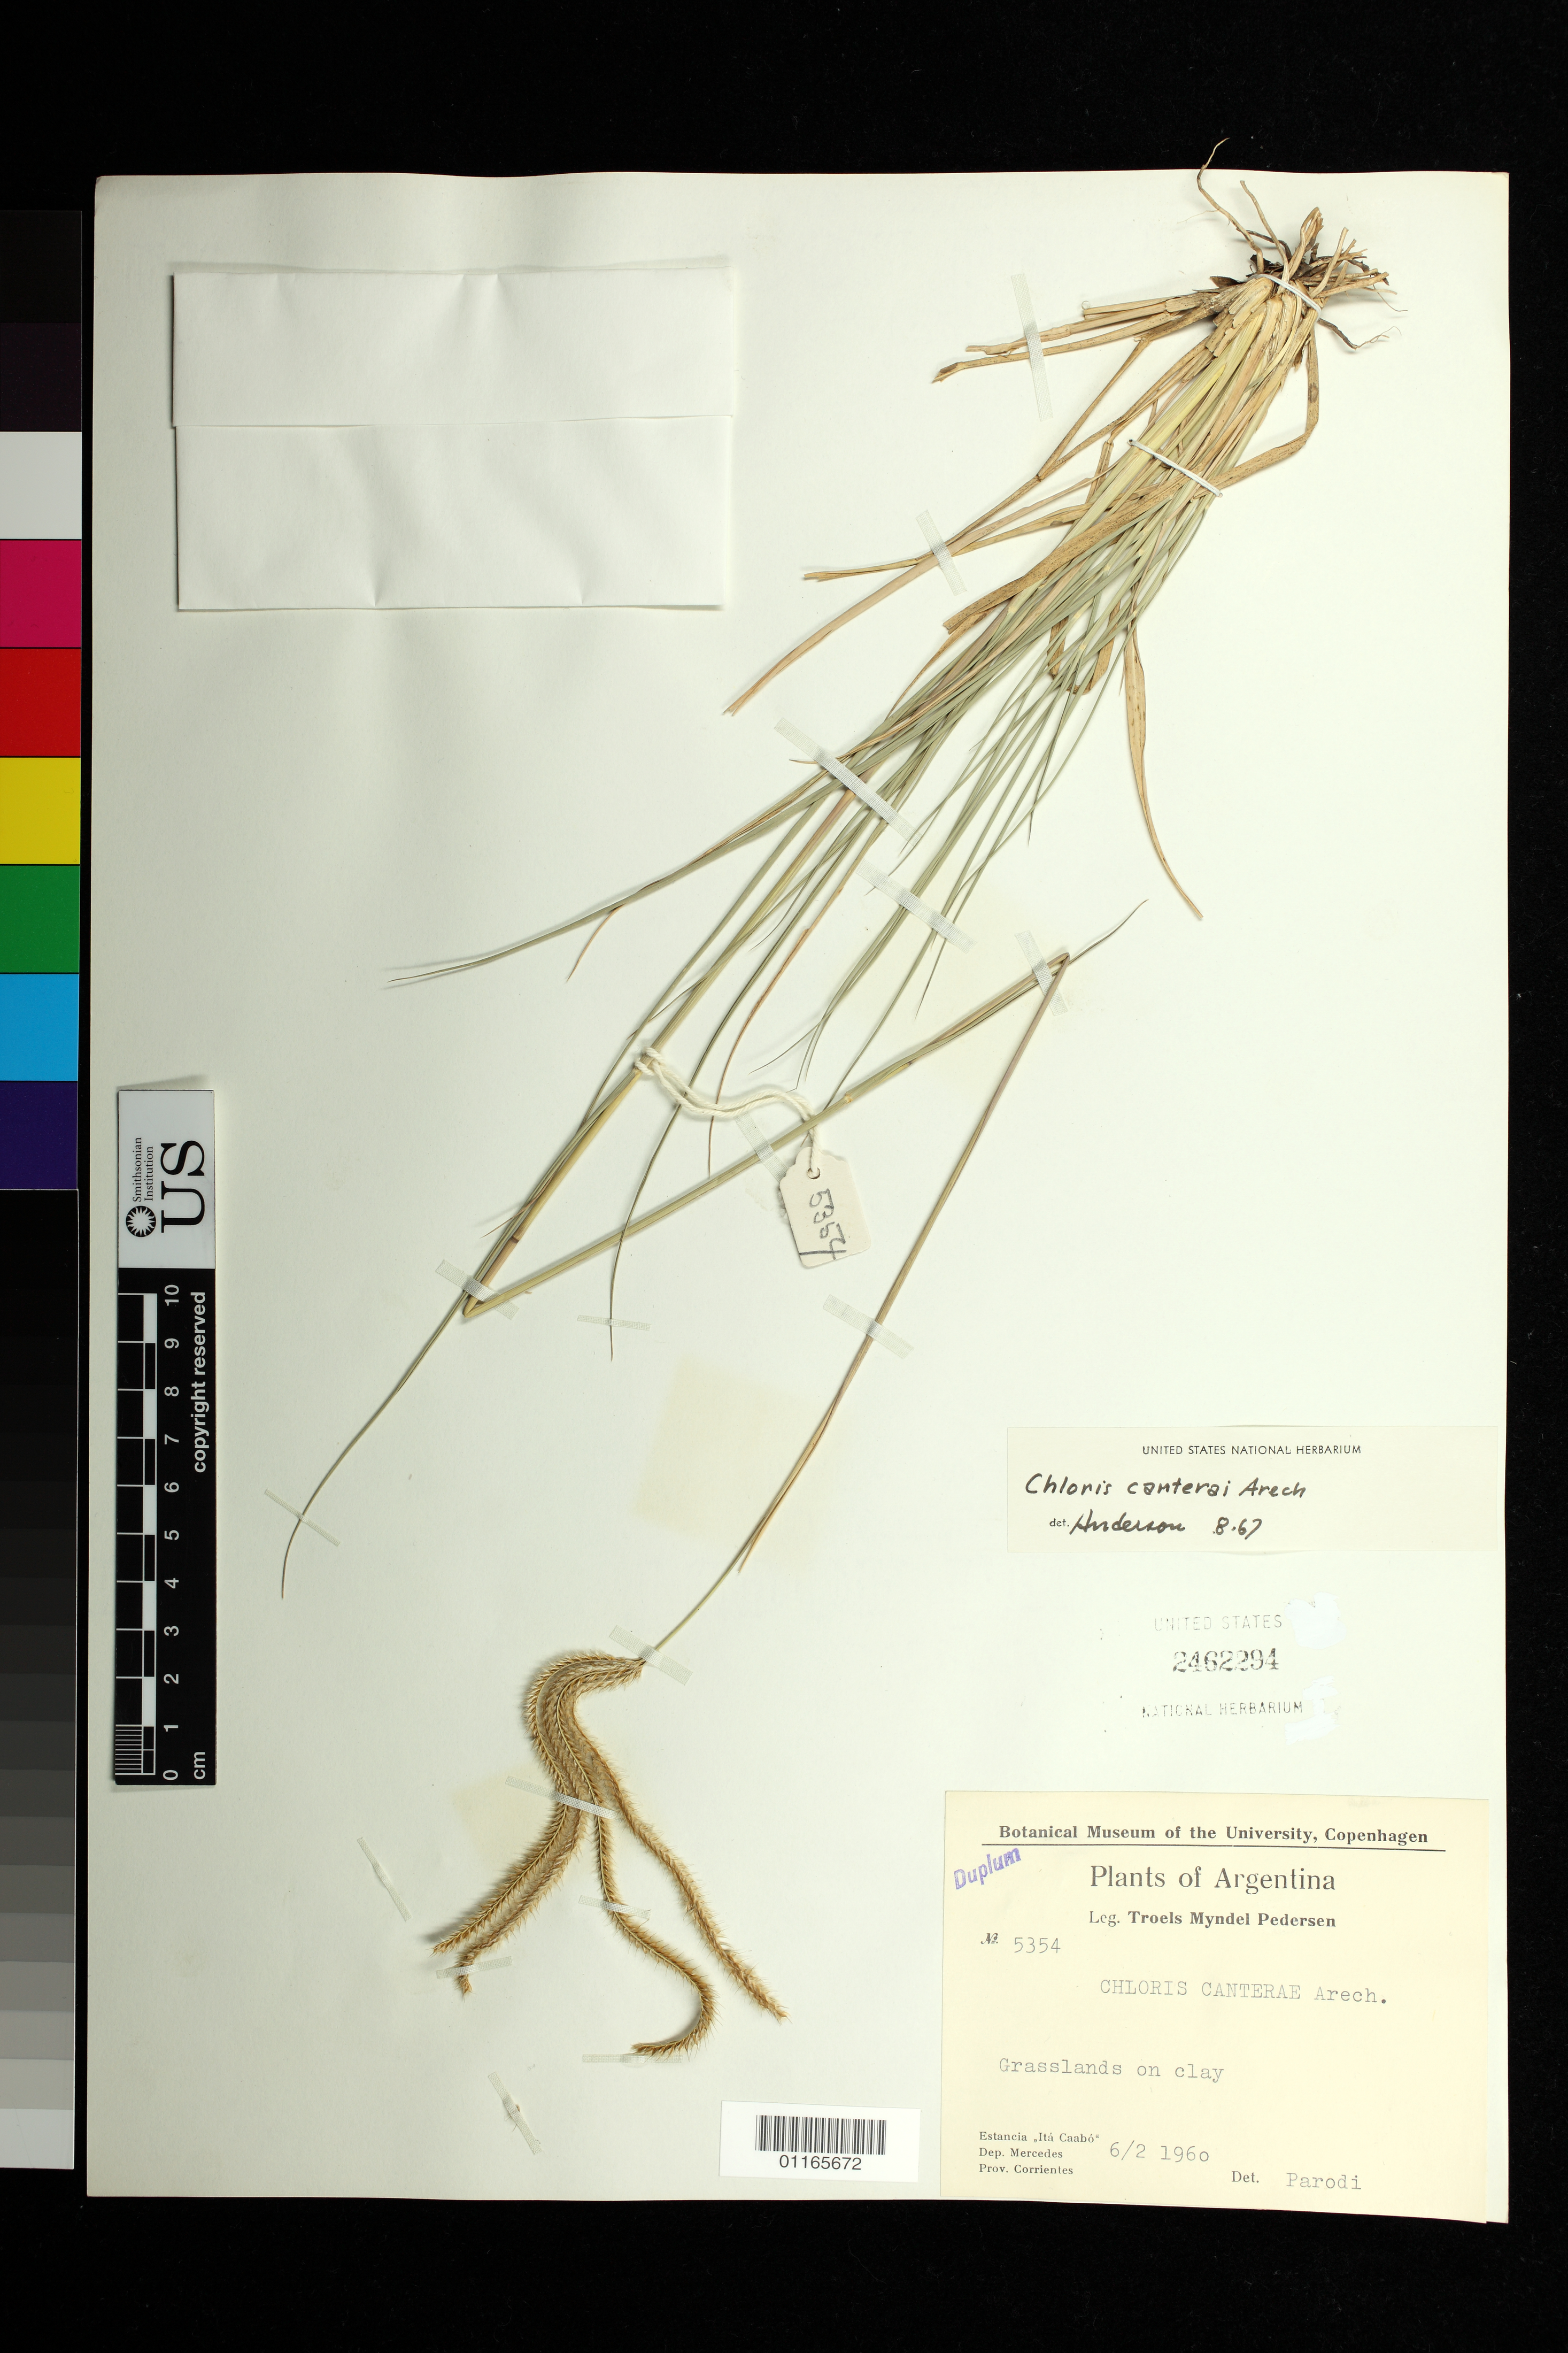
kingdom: Plantae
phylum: Tracheophyta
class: Liliopsida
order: Poales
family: Poaceae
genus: Chloris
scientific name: Chloris canterai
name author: Arechav.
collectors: T. M. Pedersen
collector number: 5354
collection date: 1960-02-06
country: Argentina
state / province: Corrientes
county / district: Mercedes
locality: Estancia "Ita Caabo"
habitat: Grasslands on clay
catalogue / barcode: US 2462294